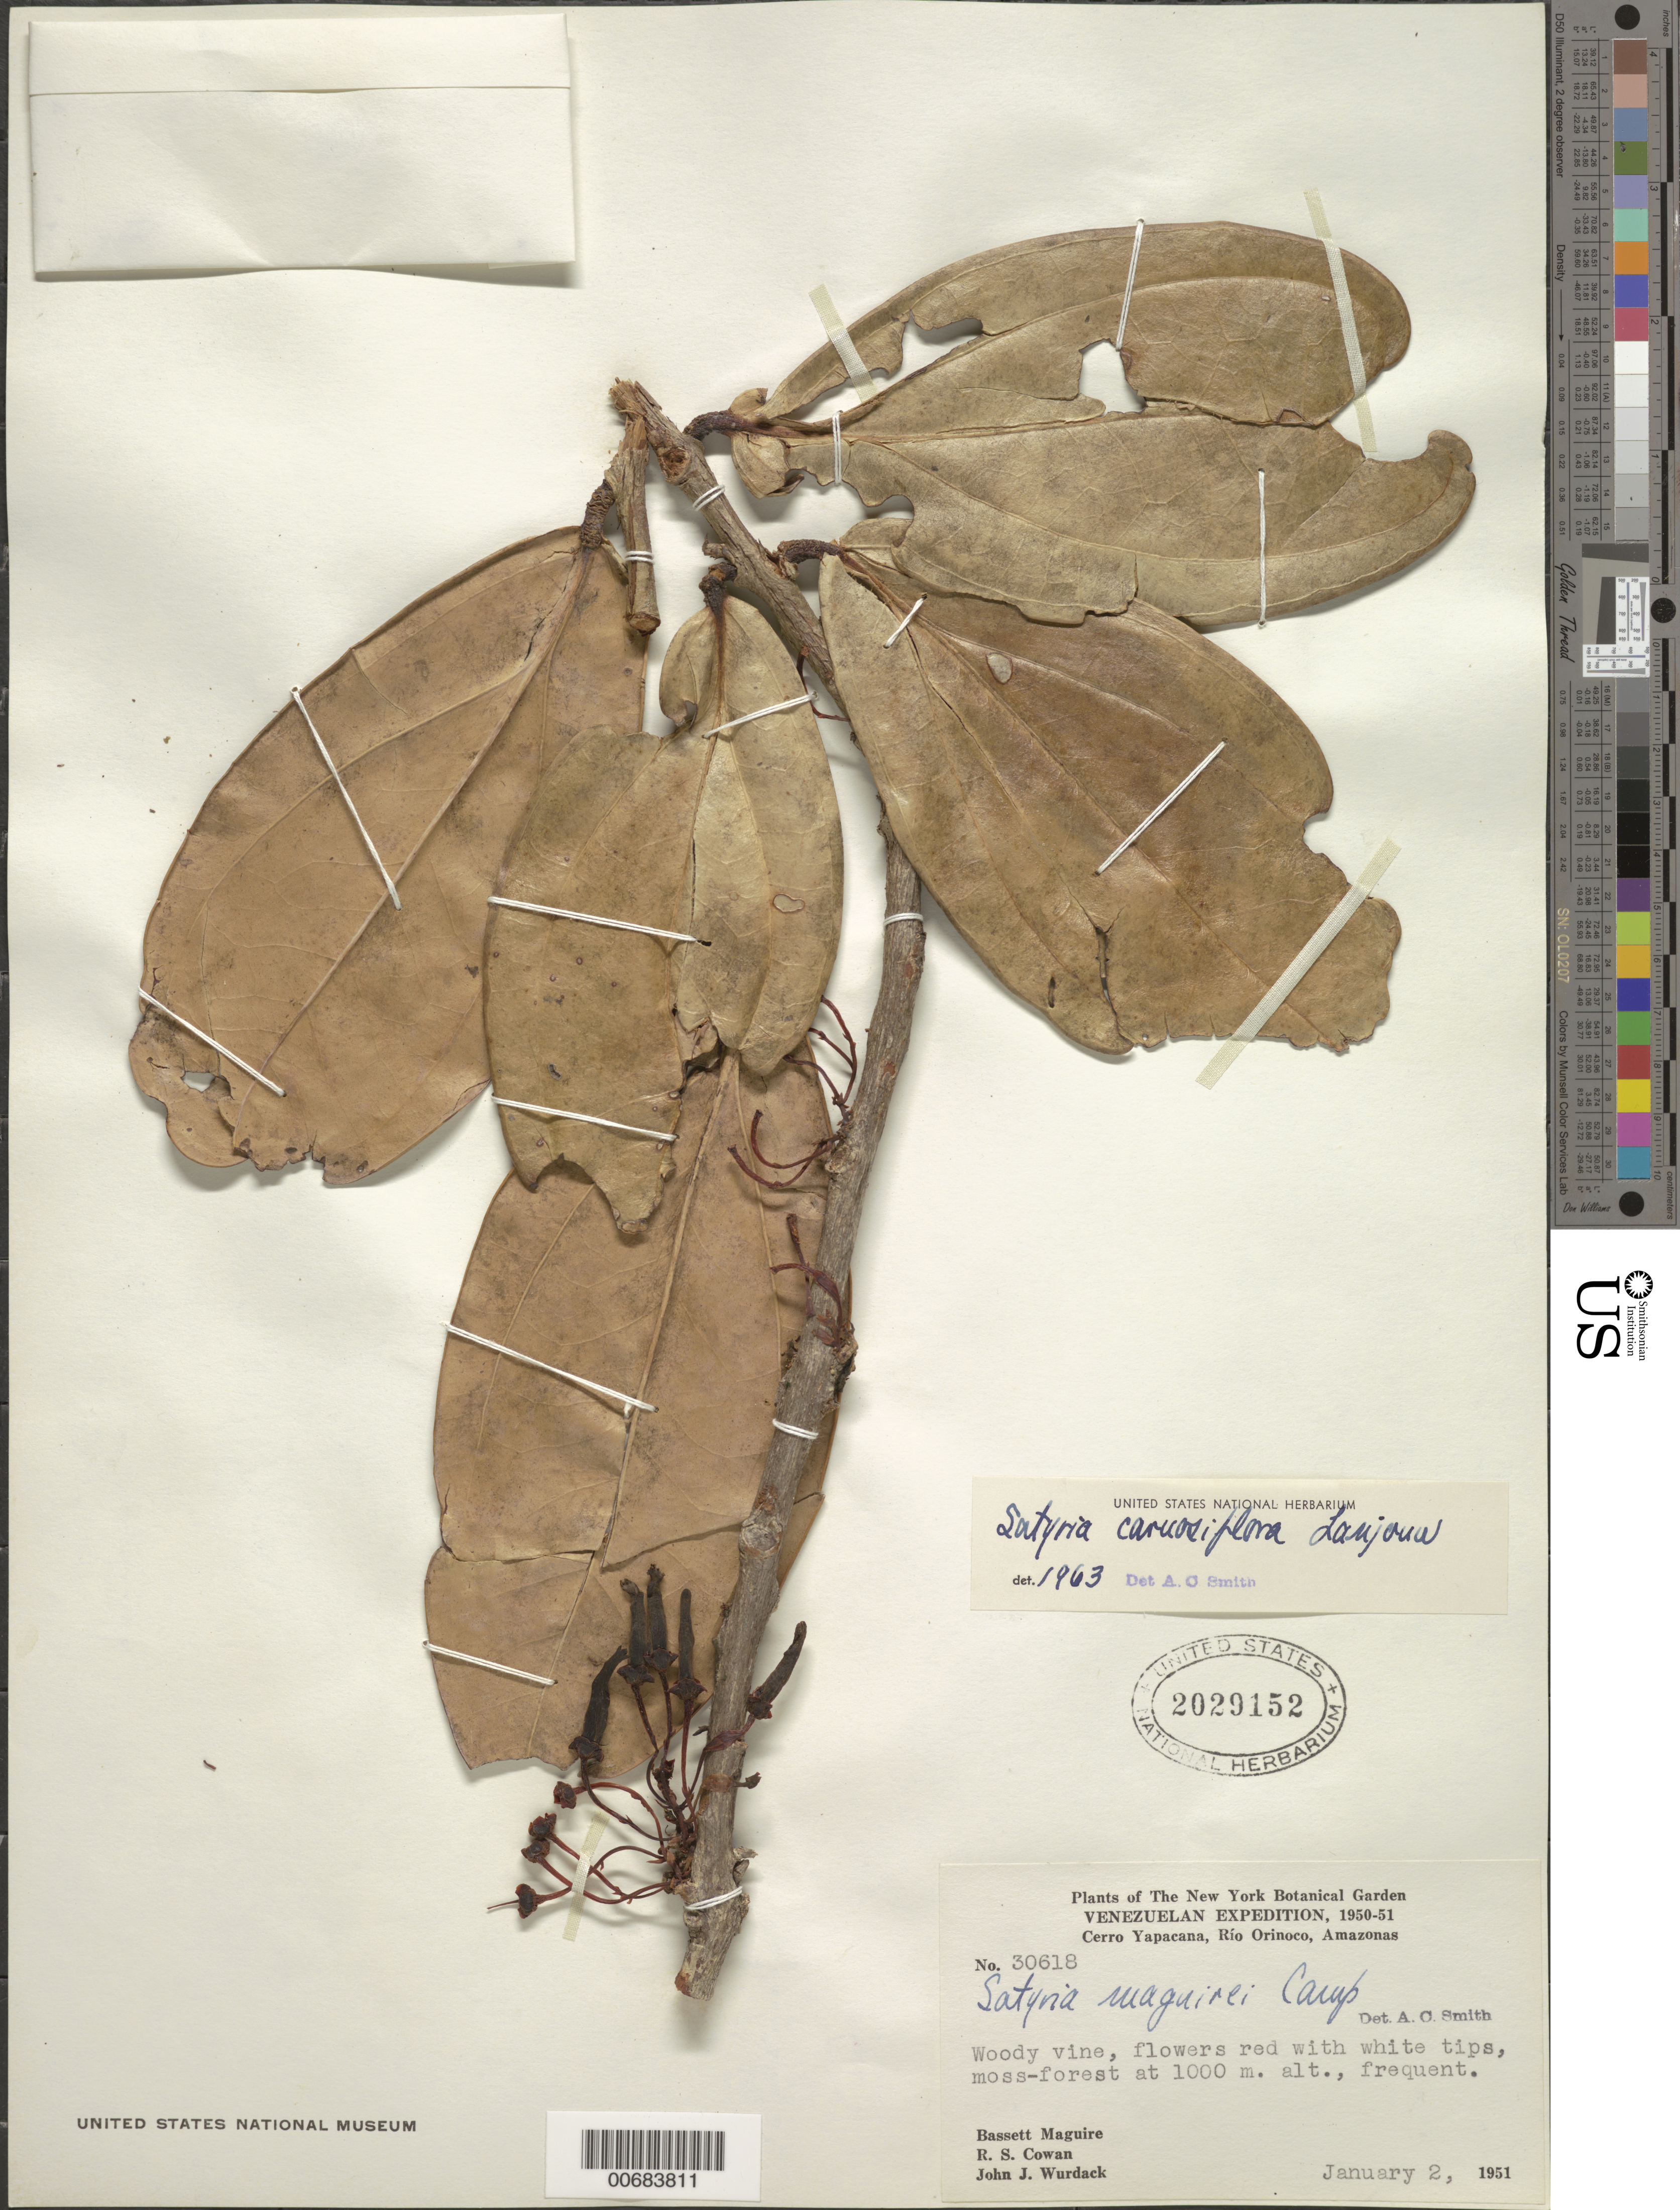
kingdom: Plantae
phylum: Tracheophyta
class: Magnoliopsida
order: Ericales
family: Ericaceae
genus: Satyria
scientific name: Satyria carnosiflora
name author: Lanj.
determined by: Smith, A. C.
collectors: B. Maguire, R. S. Cowan & J. J. Wurdack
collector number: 30618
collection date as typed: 2-Jan-51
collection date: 1951-01-02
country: Venezuela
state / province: Amazonas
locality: Cerro Yapacána, Río Orinoco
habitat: Moss forest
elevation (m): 1000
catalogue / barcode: US 2029152